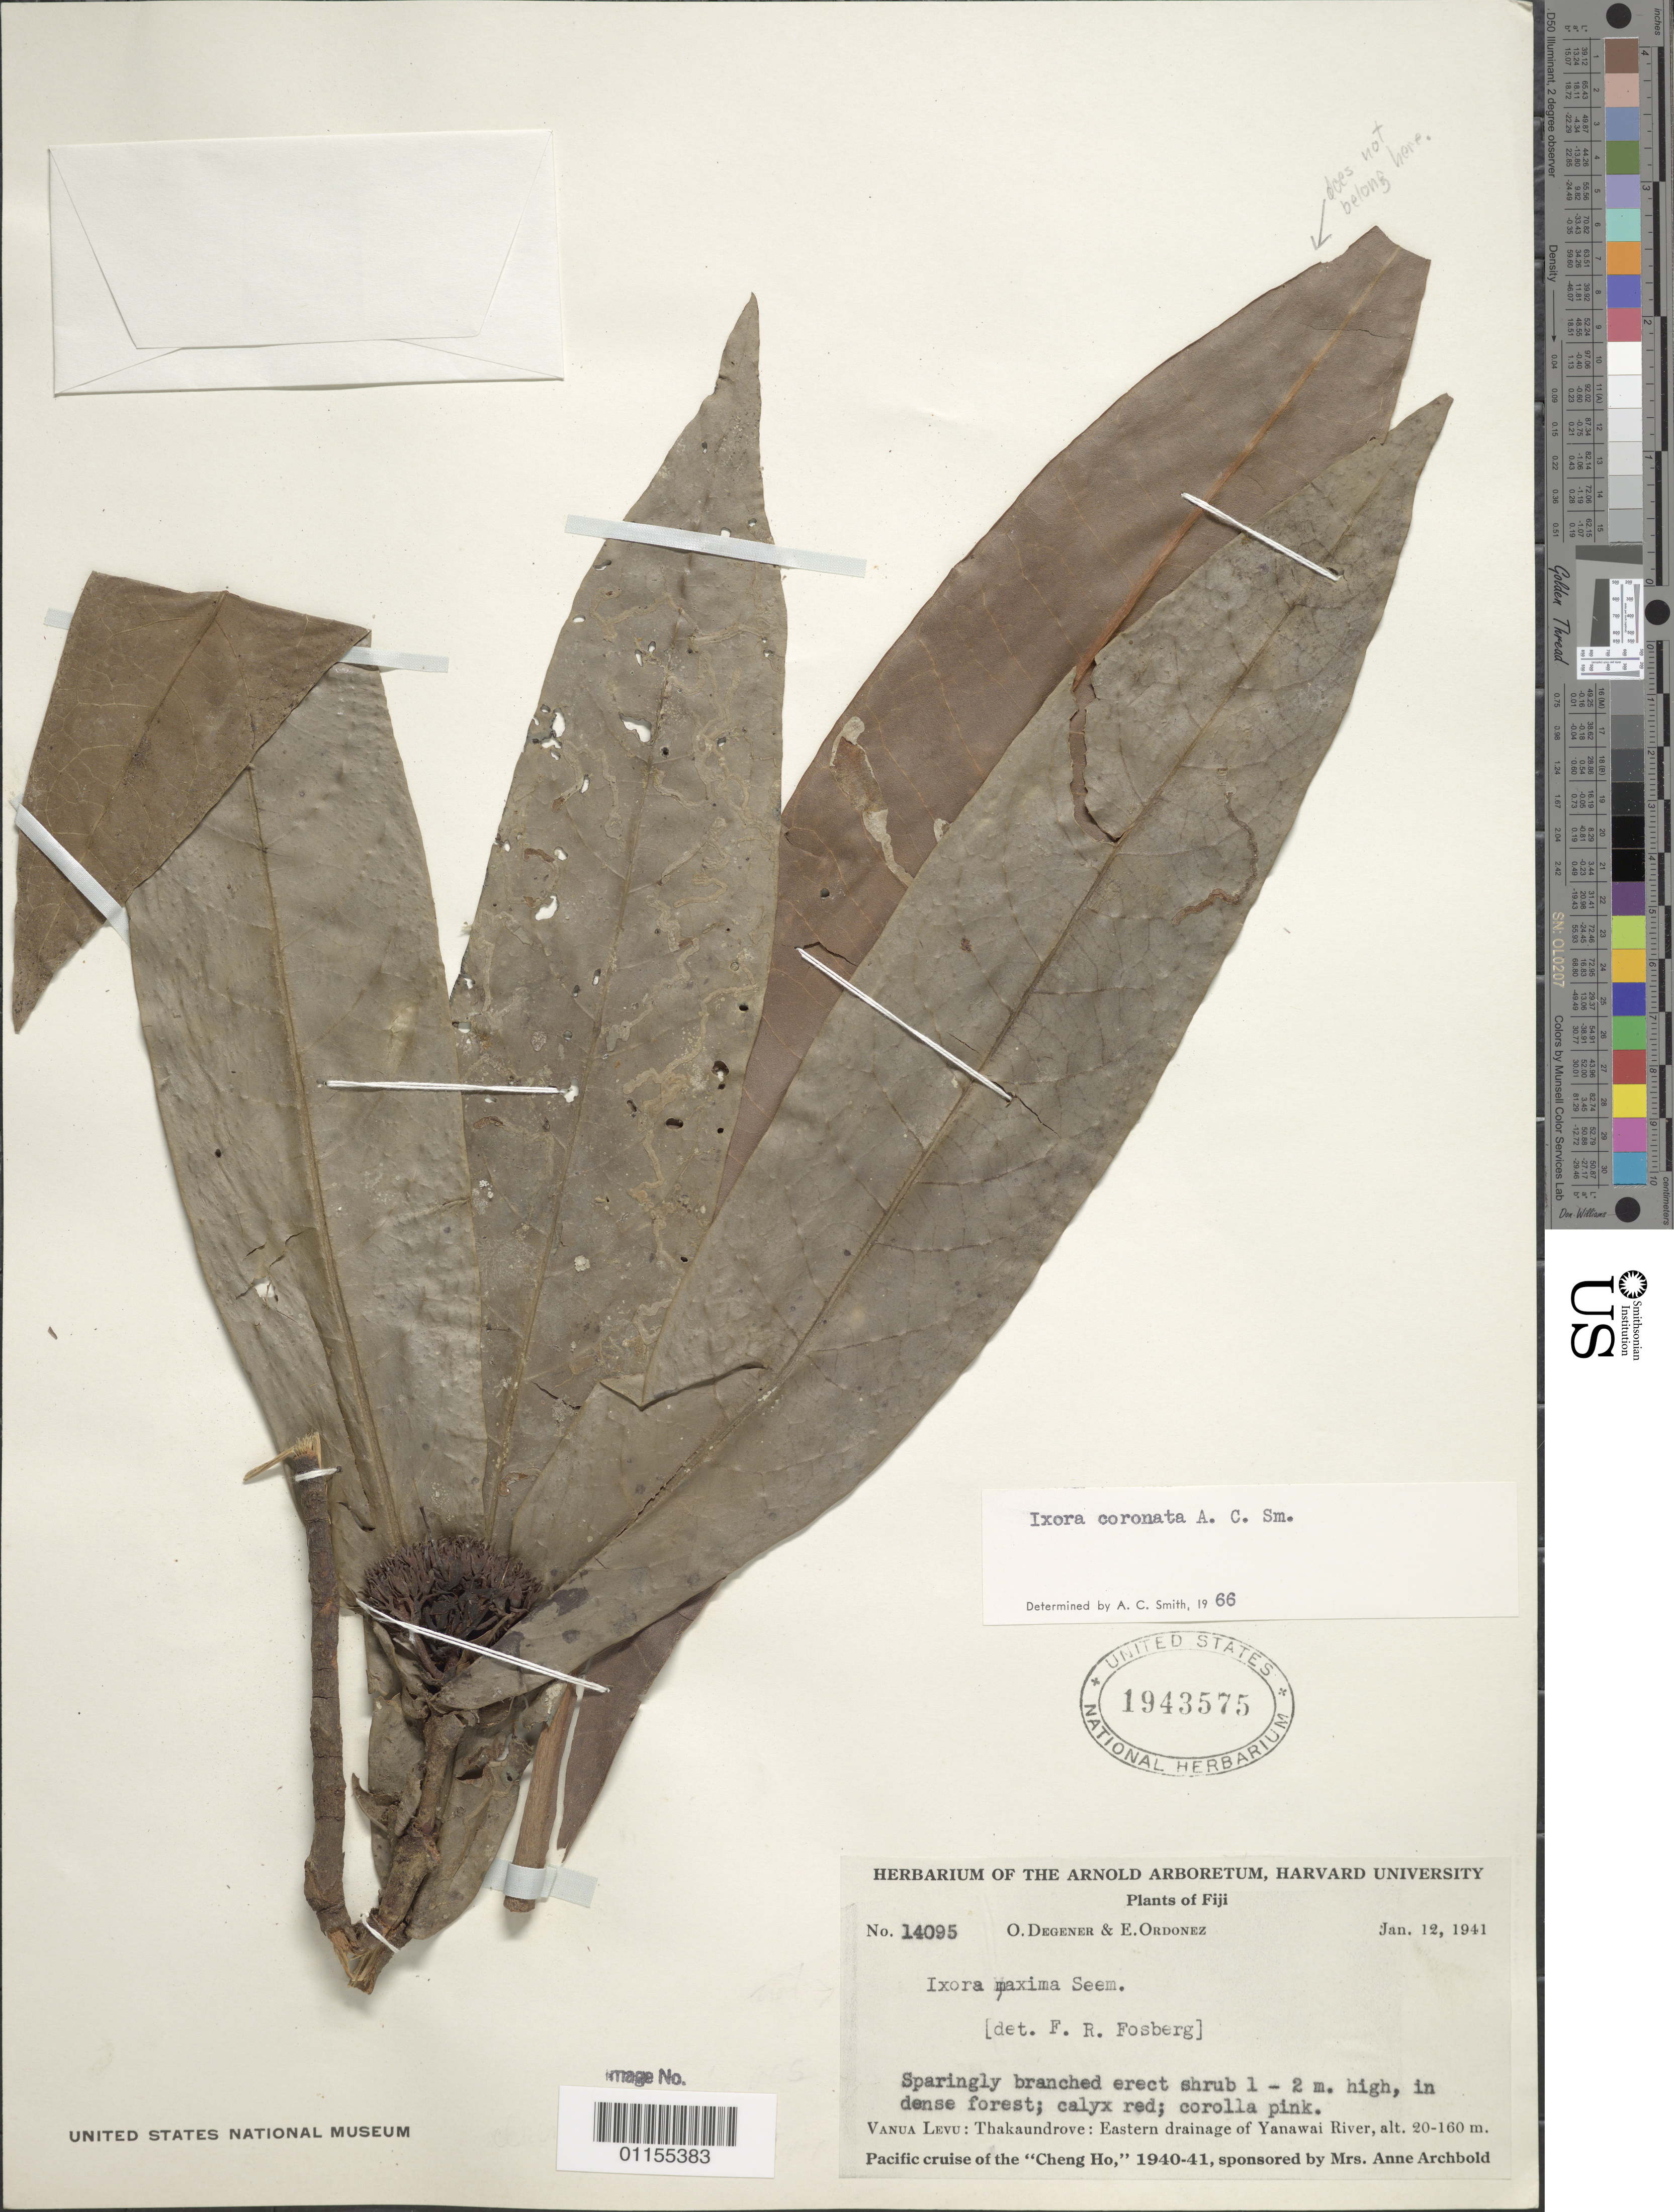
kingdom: Plantae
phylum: Tracheophyta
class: Magnoliopsida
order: Gentianales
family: Rubiaceae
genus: Ixora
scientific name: Ixora coronata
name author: A.C. Sm.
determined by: Smith, A. C.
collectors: O. Degener & E. Ordonez.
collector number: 14095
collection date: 1941-01-12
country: Fiji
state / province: Northern Division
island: Vanua Levu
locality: Eastern drainage of Yanawai River, Thakaundrove, Vanua Levu, Fiji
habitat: Dense forest.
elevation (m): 20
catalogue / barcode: US 1943575